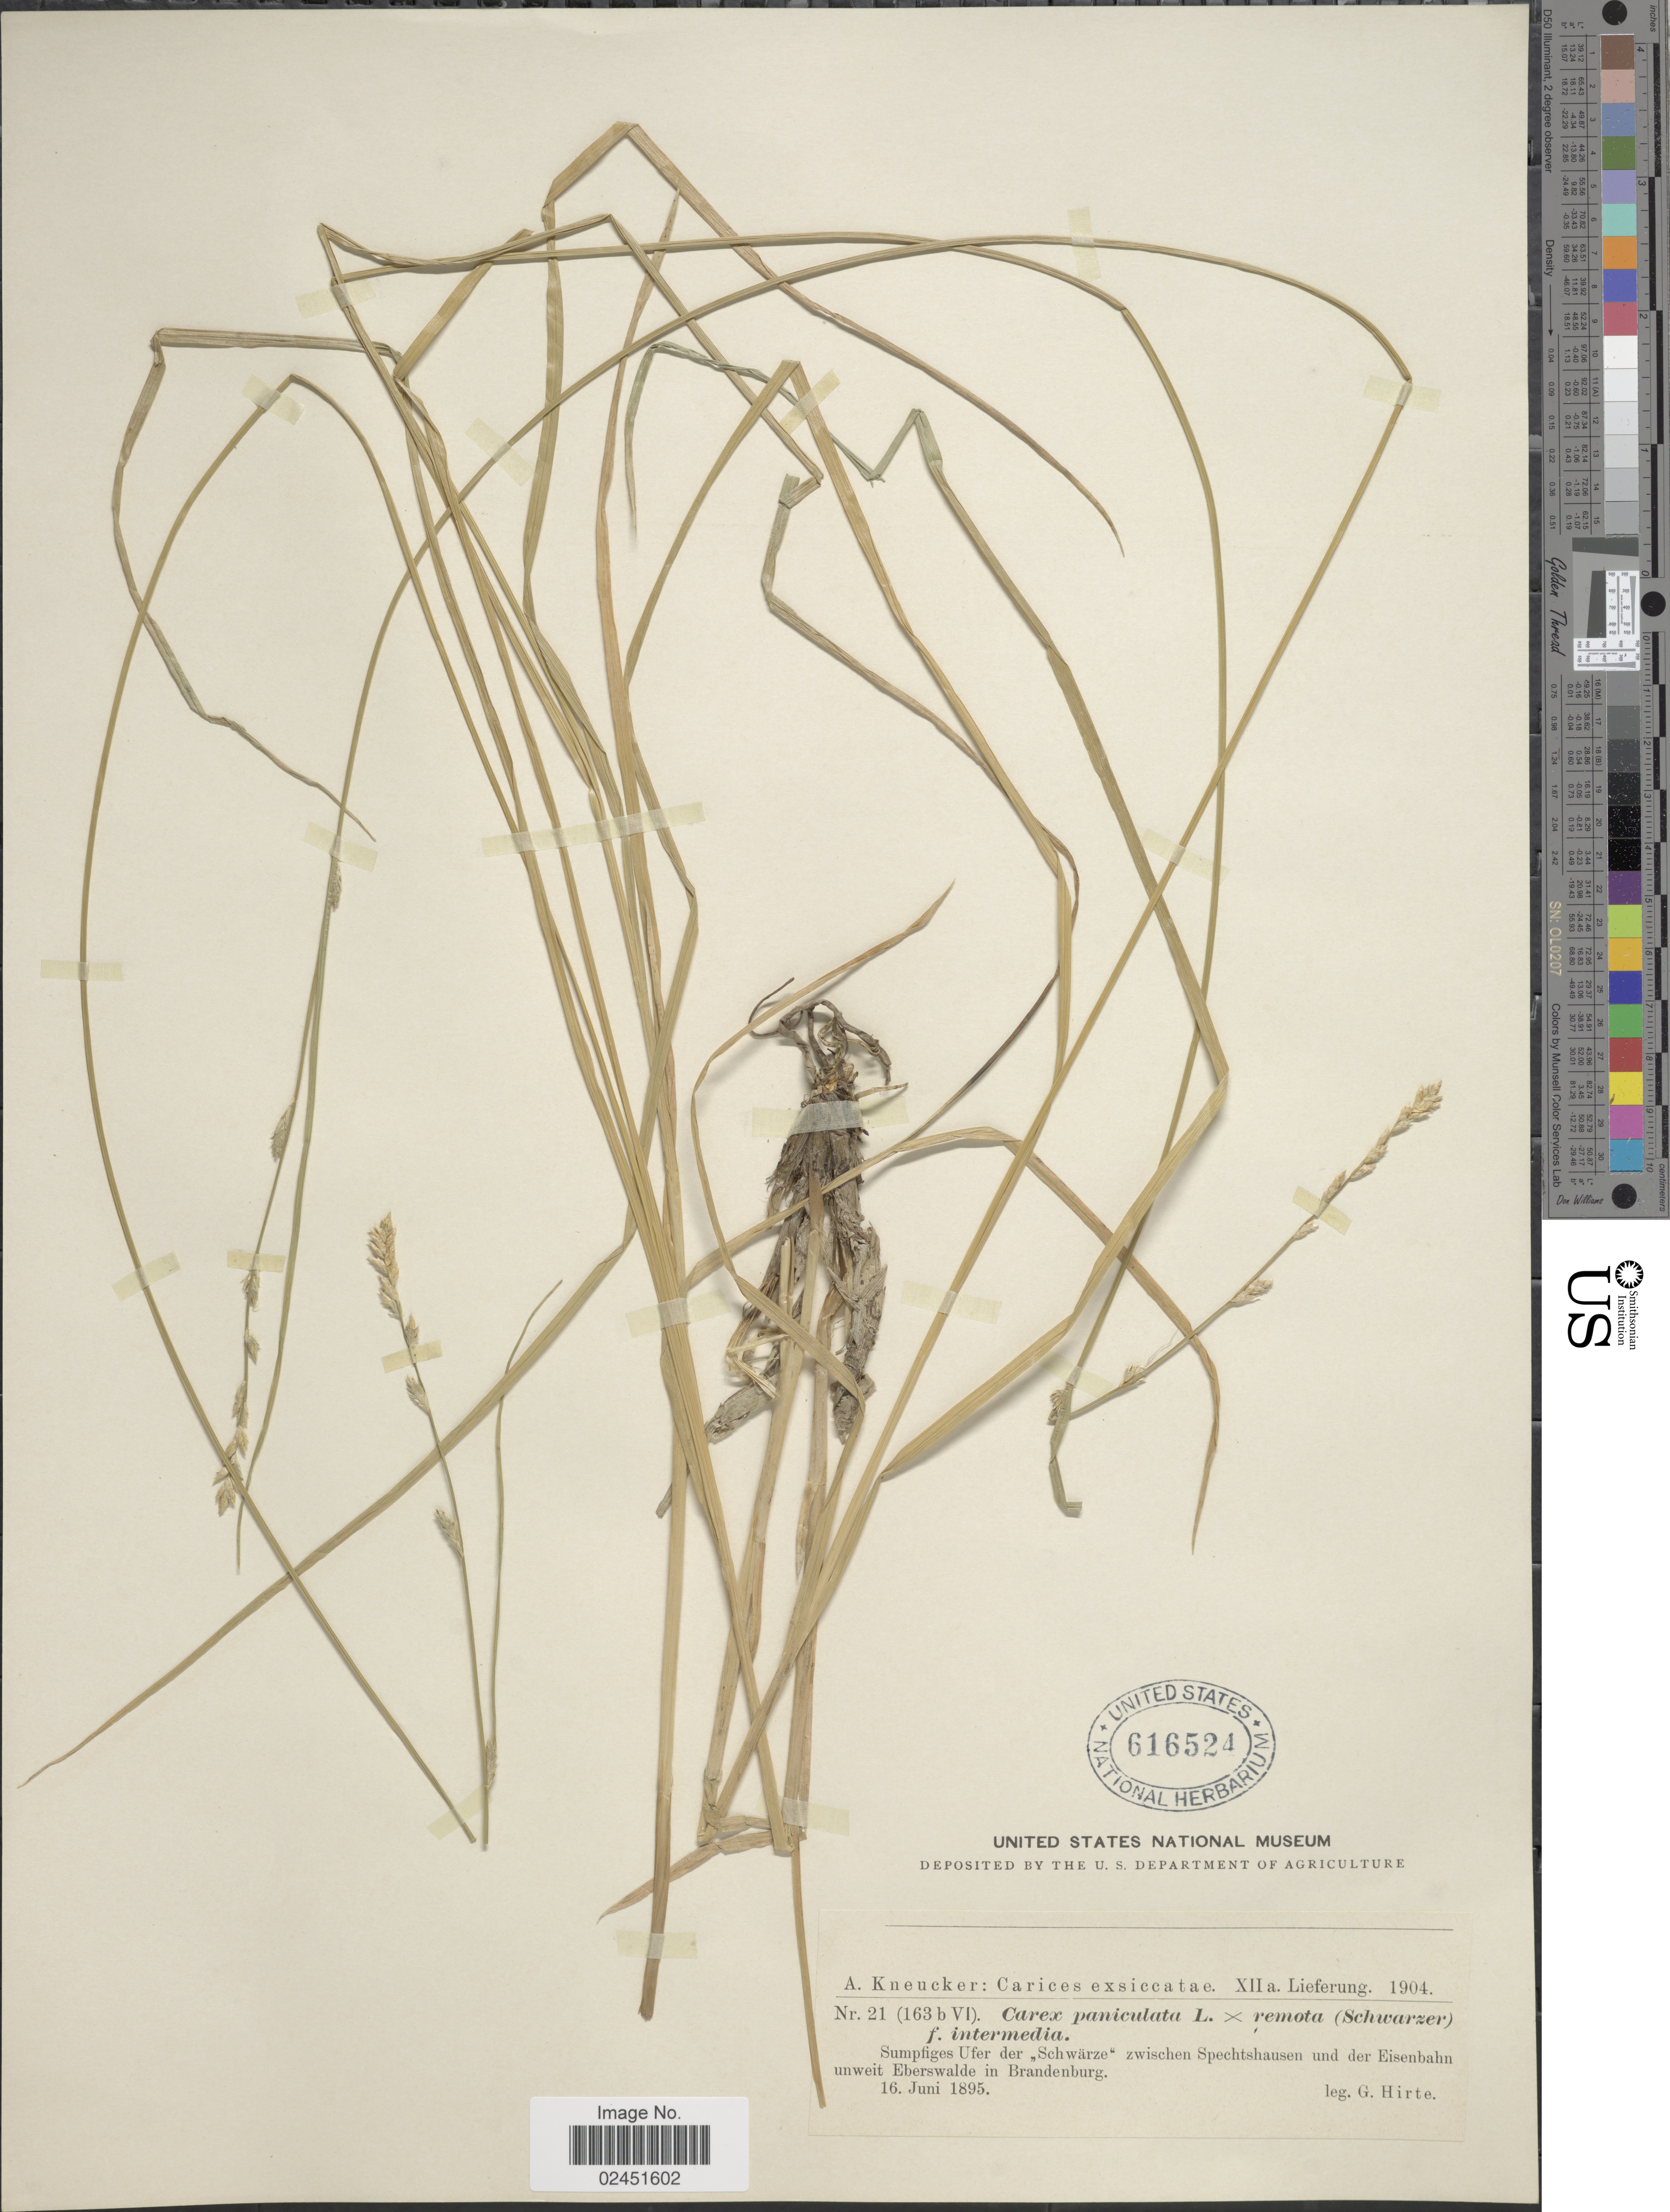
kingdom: Plantae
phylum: Tracheophyta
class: Liliopsida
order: Poales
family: Cyperaceae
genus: Carex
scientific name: Carex paniculata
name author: L.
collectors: G. Hirte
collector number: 21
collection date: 1895-06-16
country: Germany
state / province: Brandenburg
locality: Sumpfiges Ufer der "Schwarze" zwischen Spechtshausen und der Eisenbahn unweit Eberswalde in Brandenburg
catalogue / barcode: US 616524